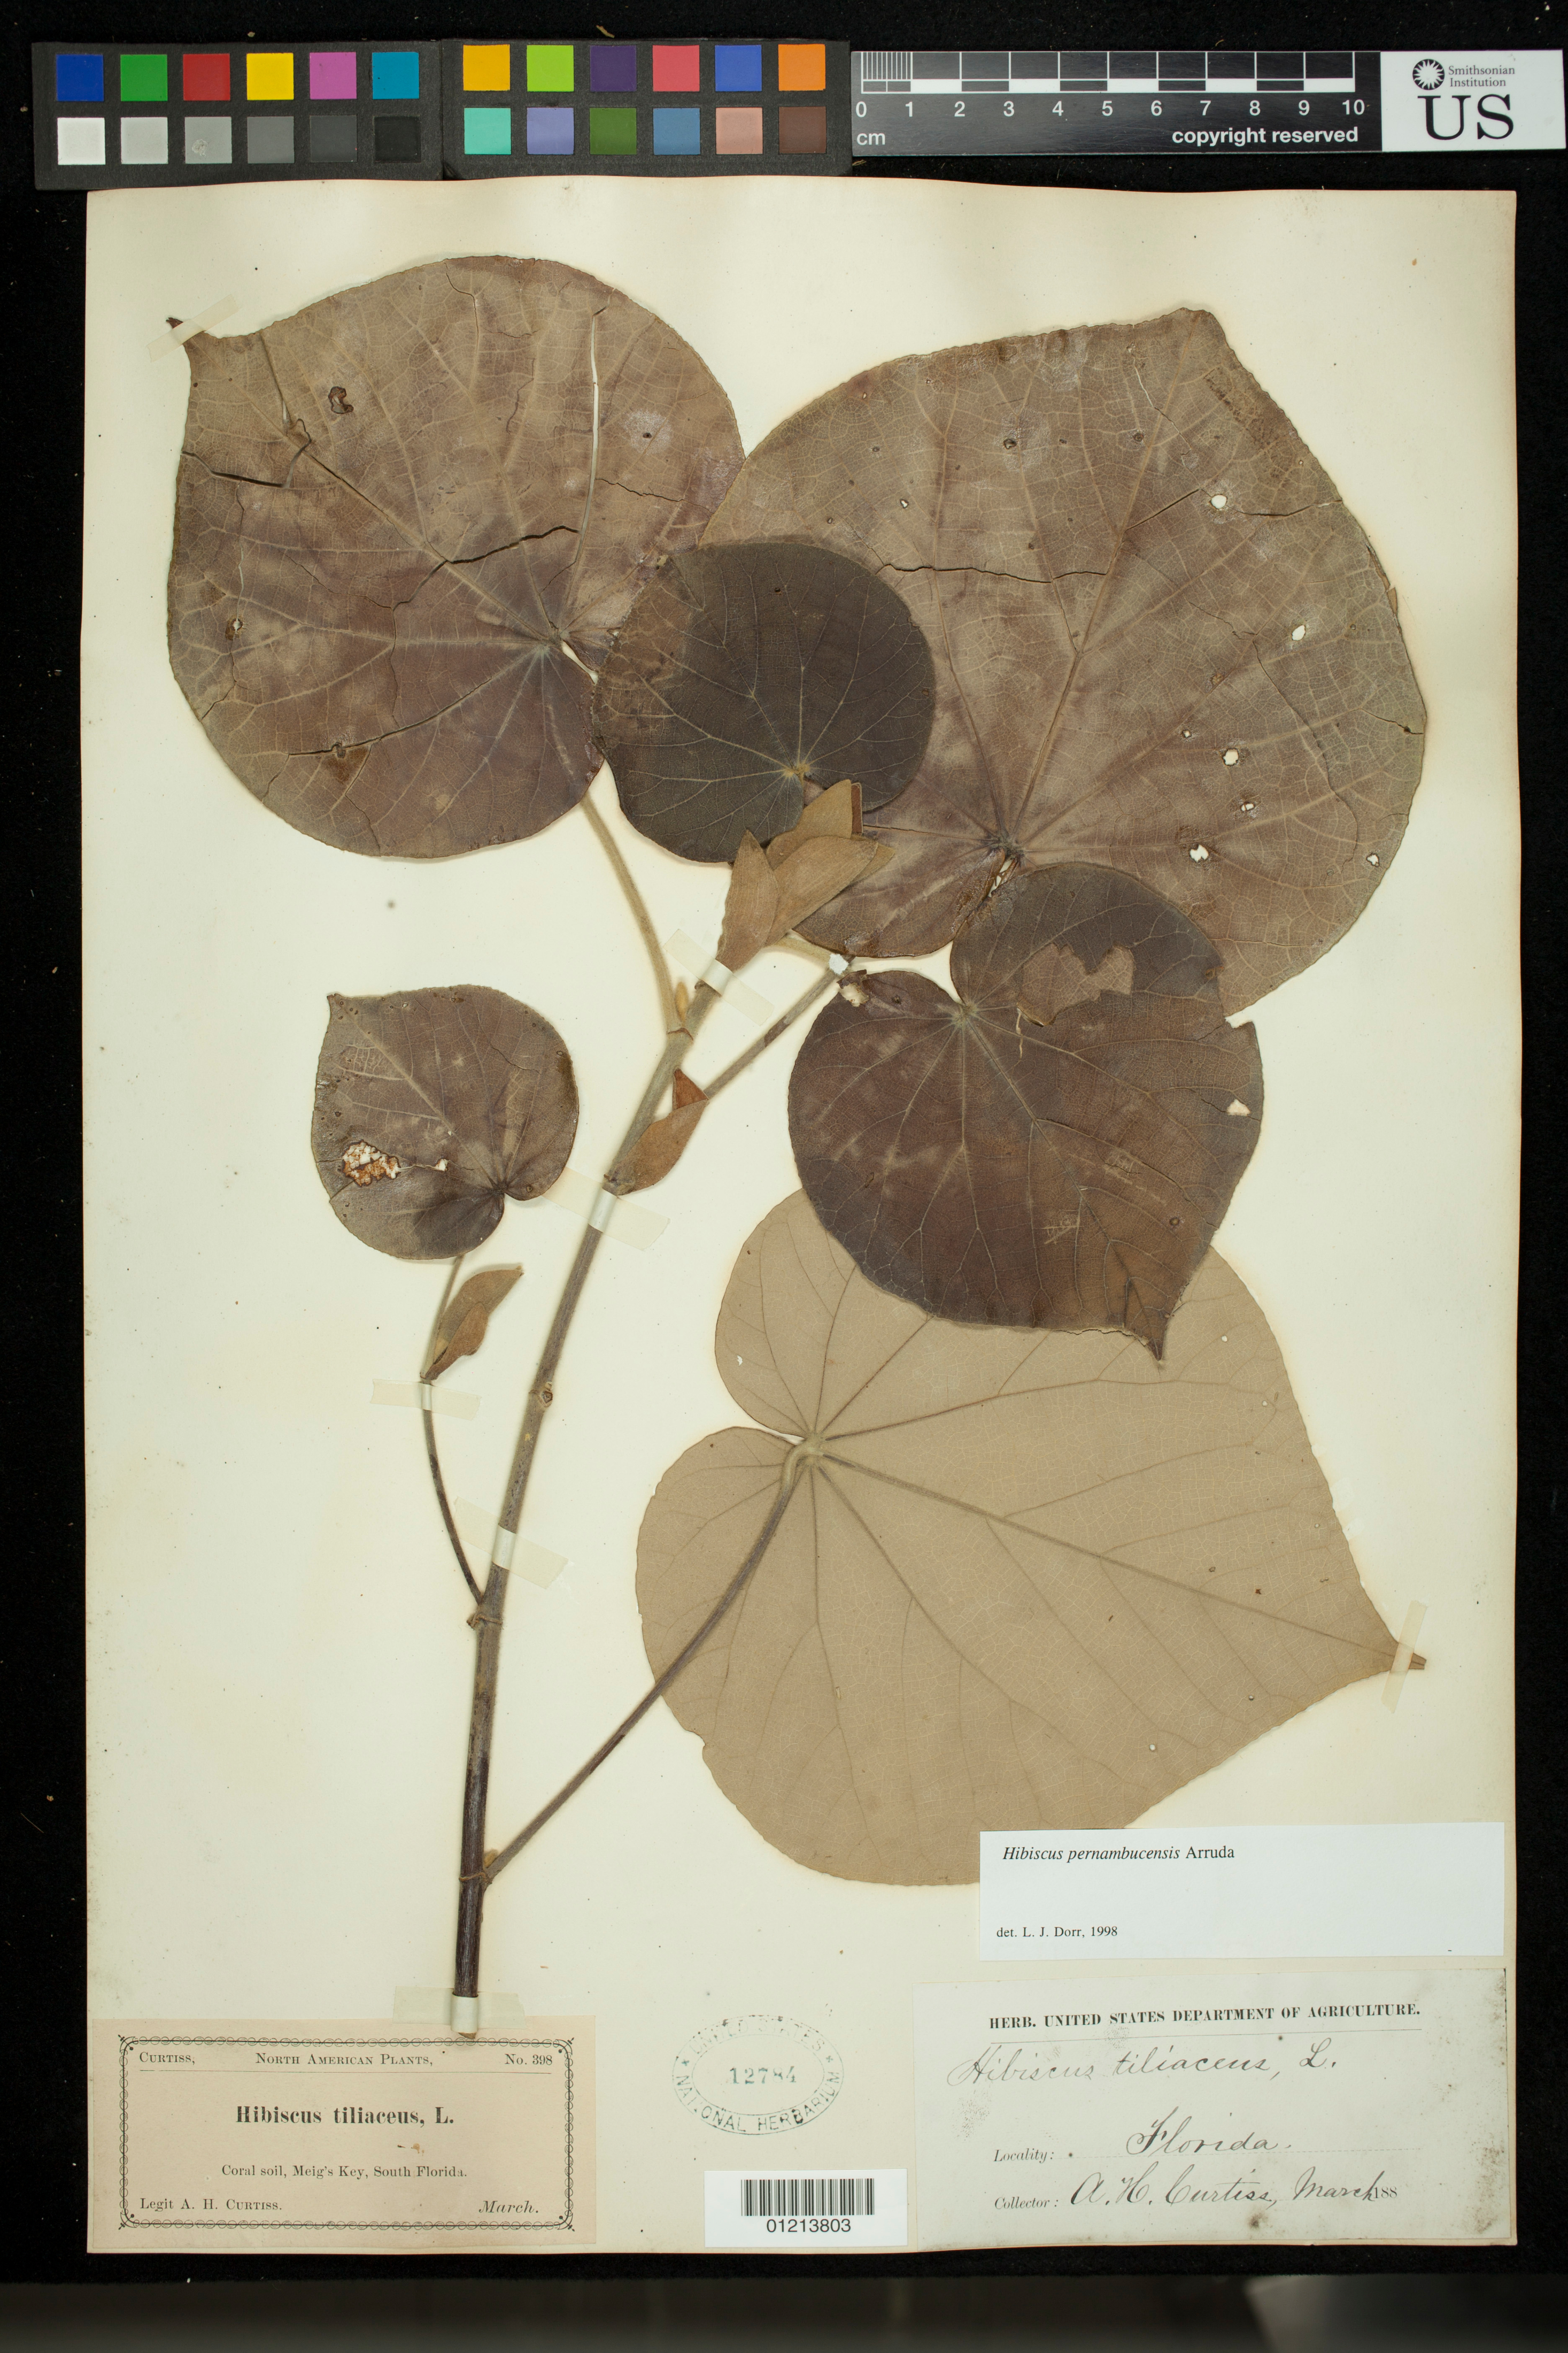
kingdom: Plantae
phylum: Tracheophyta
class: Magnoliopsida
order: Malvales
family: Malvaceae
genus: Talipariti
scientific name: Talipariti tiliaceum var. pernambucense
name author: (Arruda) Fryxell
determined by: Dorr, Laurence J., Curator (BOT), Smithsonian Institution - National Museum of Natural History (UNITED STATES)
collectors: A. H. Curtiss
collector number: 398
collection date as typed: Mar 188-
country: United States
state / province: Florida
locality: Coral soil, Meig's Key, South Florida.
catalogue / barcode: US 12784